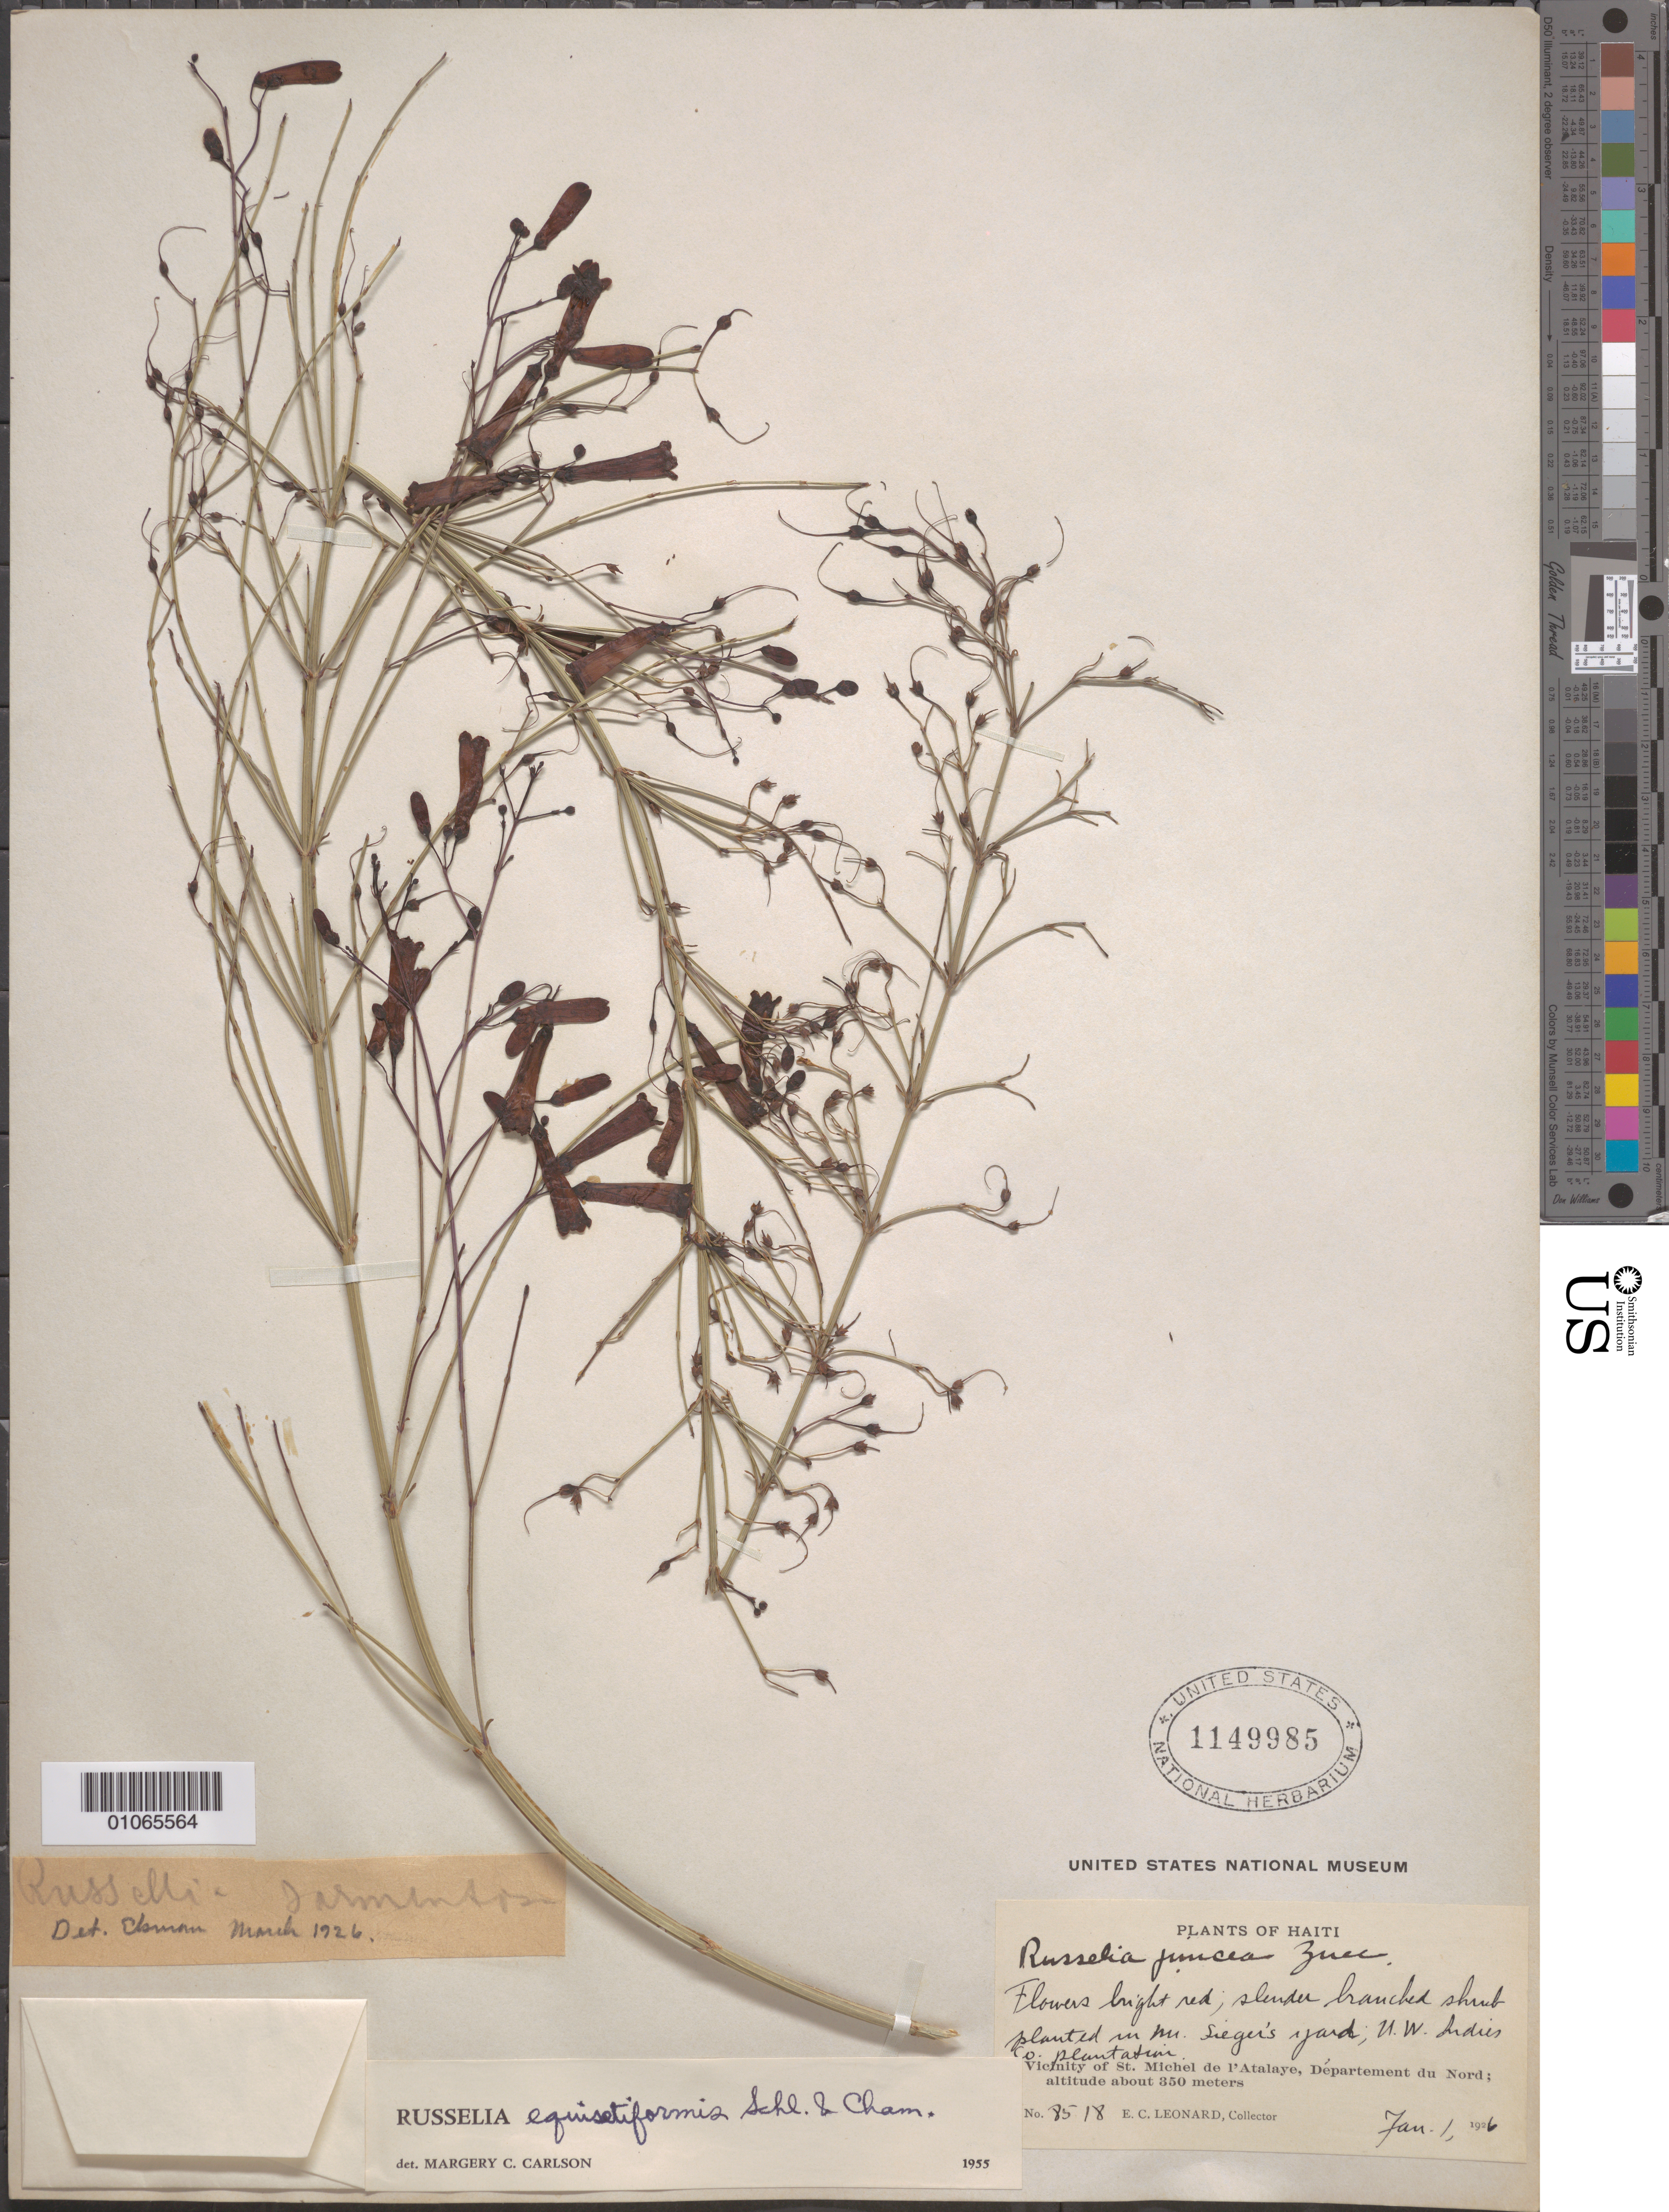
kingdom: Plantae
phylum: Tracheophyta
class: Magnoliopsida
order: Lamiales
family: Plantaginaceae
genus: Russelia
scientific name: Russelia equisetiformis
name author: Schltdl. & Cham.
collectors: E. C. Leonard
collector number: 8518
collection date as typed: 01 Jan 1926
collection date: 1926-01-01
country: Haiti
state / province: Artibonite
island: Hispaniola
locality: Vicinity of St. Michel de l'Atalaye, Departement du Nord. Planted in Mr. Sieger's yard, U.W. Indies Col. plantation.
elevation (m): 350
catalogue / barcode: US 1149985